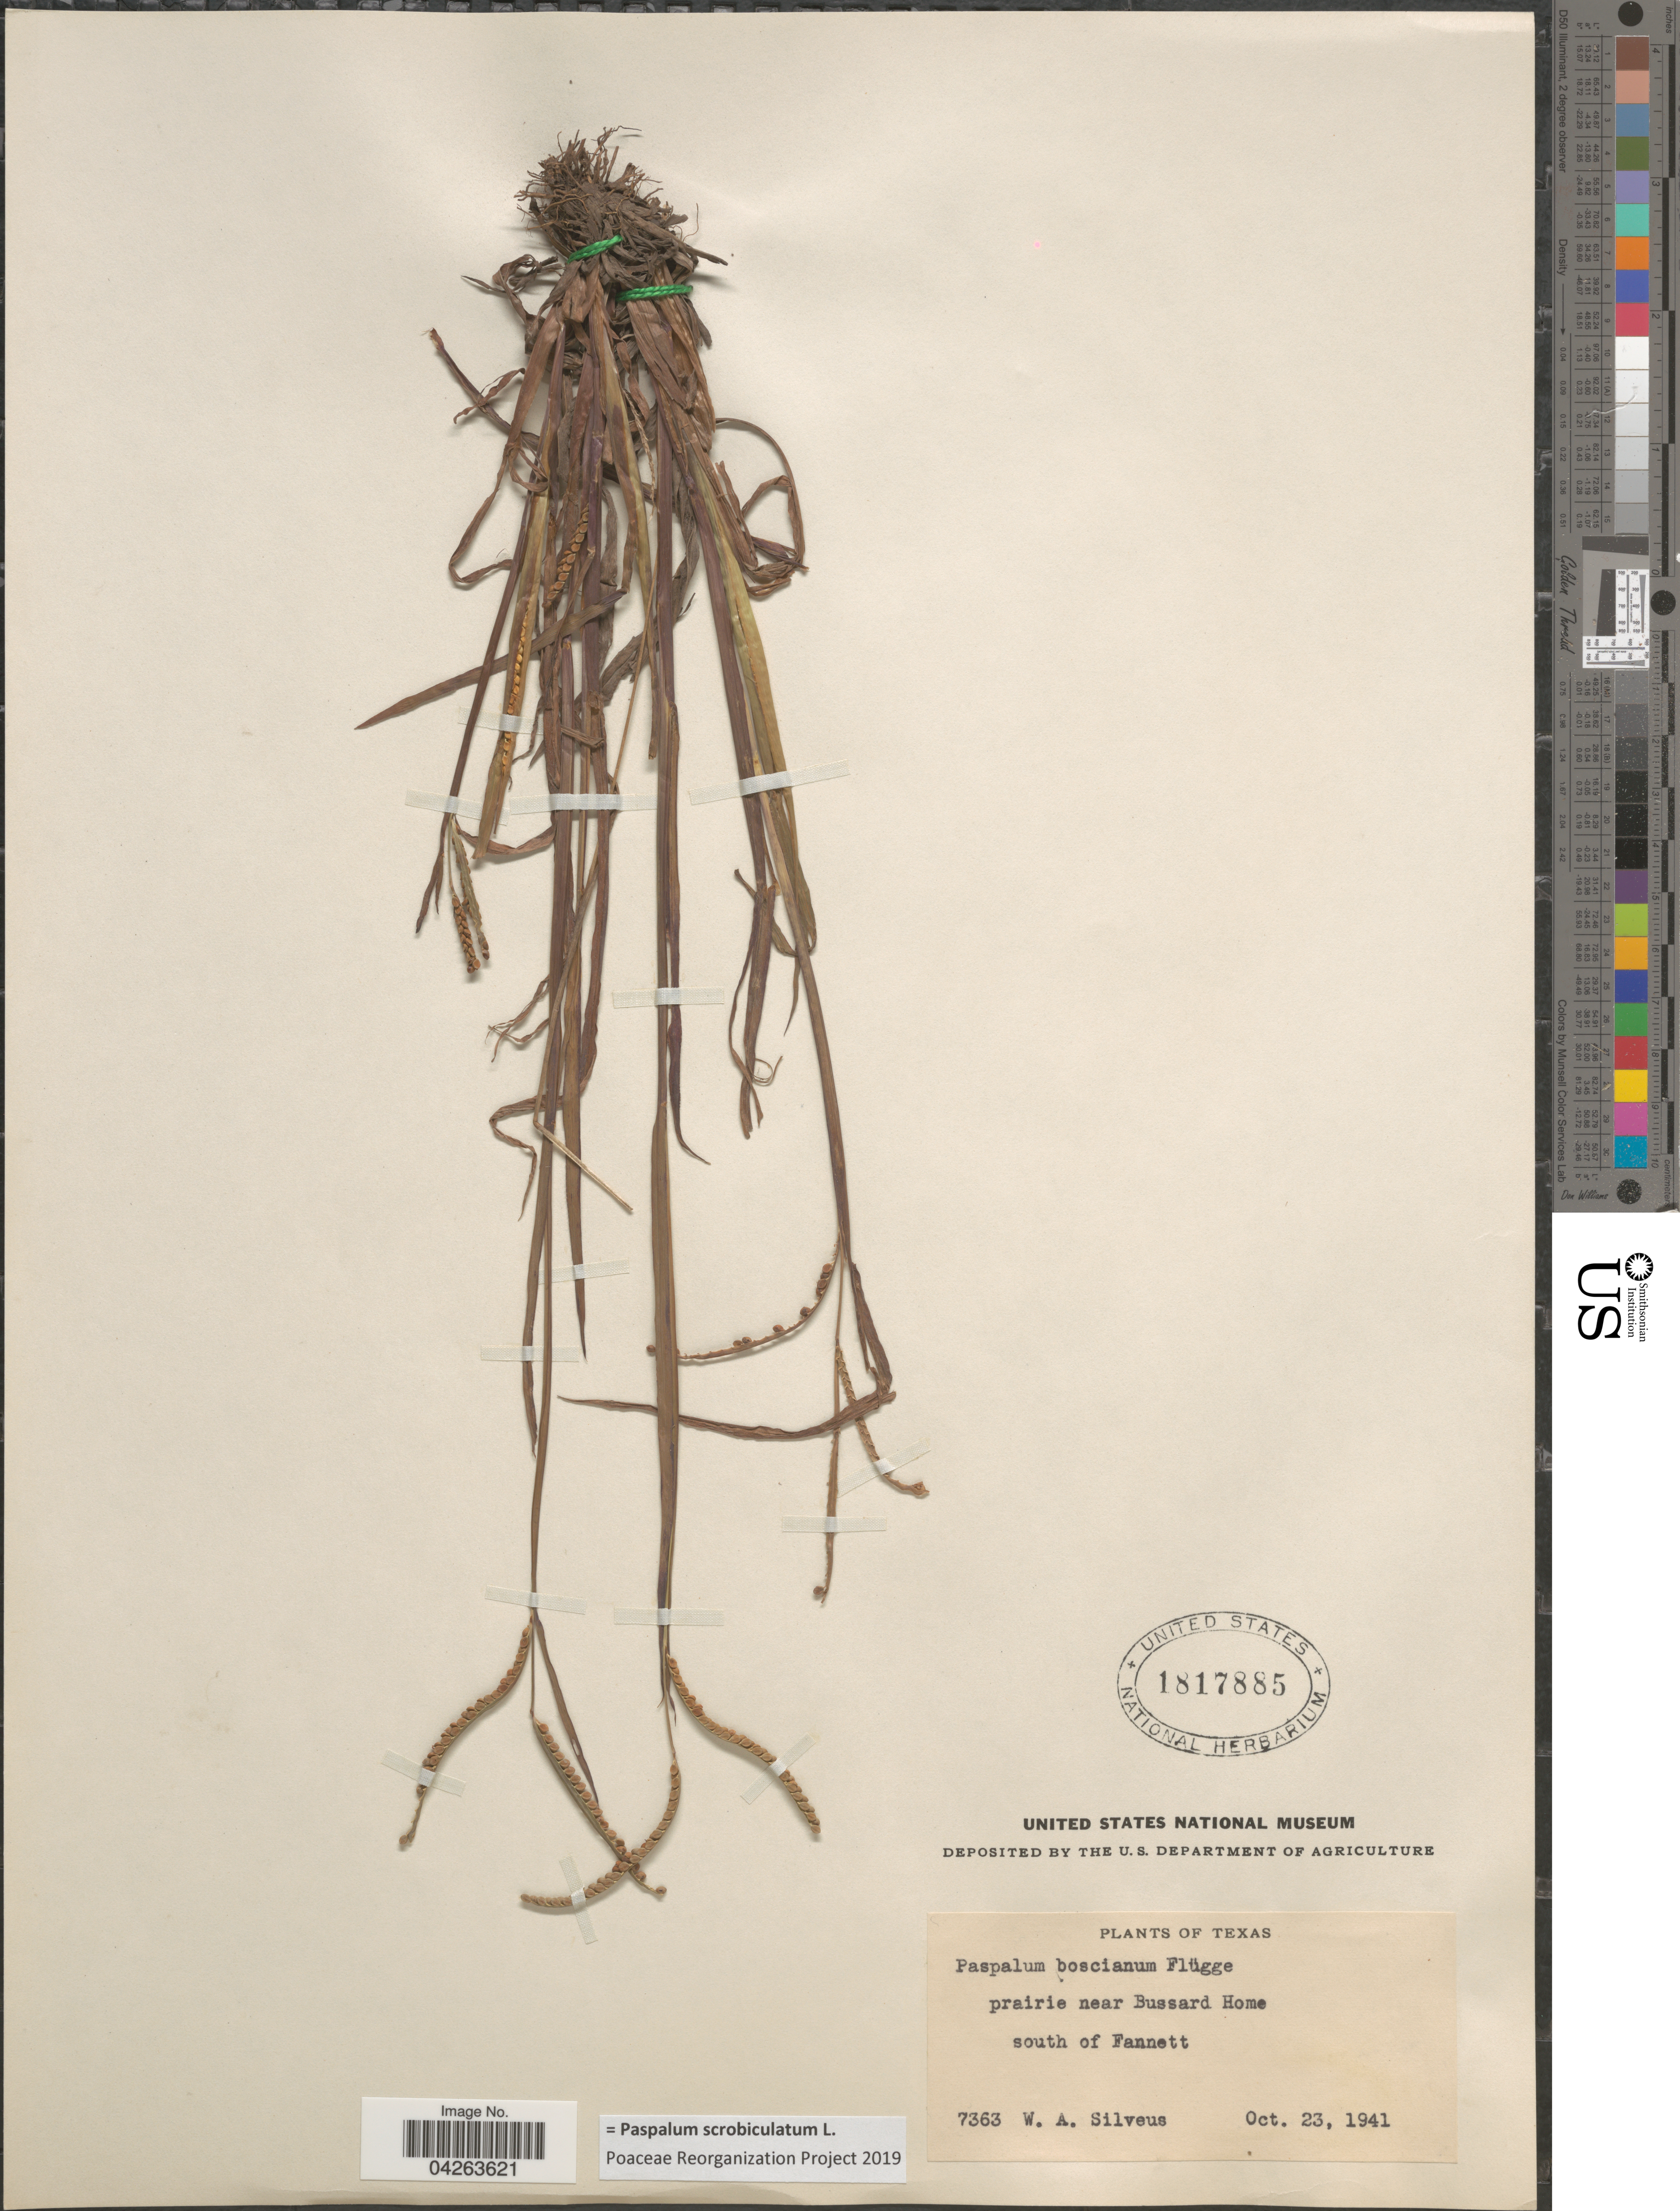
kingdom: Plantae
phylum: Tracheophyta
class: Liliopsida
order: Poales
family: Poaceae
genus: Paspalum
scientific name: Paspalum scrobiculatum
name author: L.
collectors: W. Silveus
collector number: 7363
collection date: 1941-10-23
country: United States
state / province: Texas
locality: Prairie near Bussard Home south of Fannett.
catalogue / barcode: US 1817885